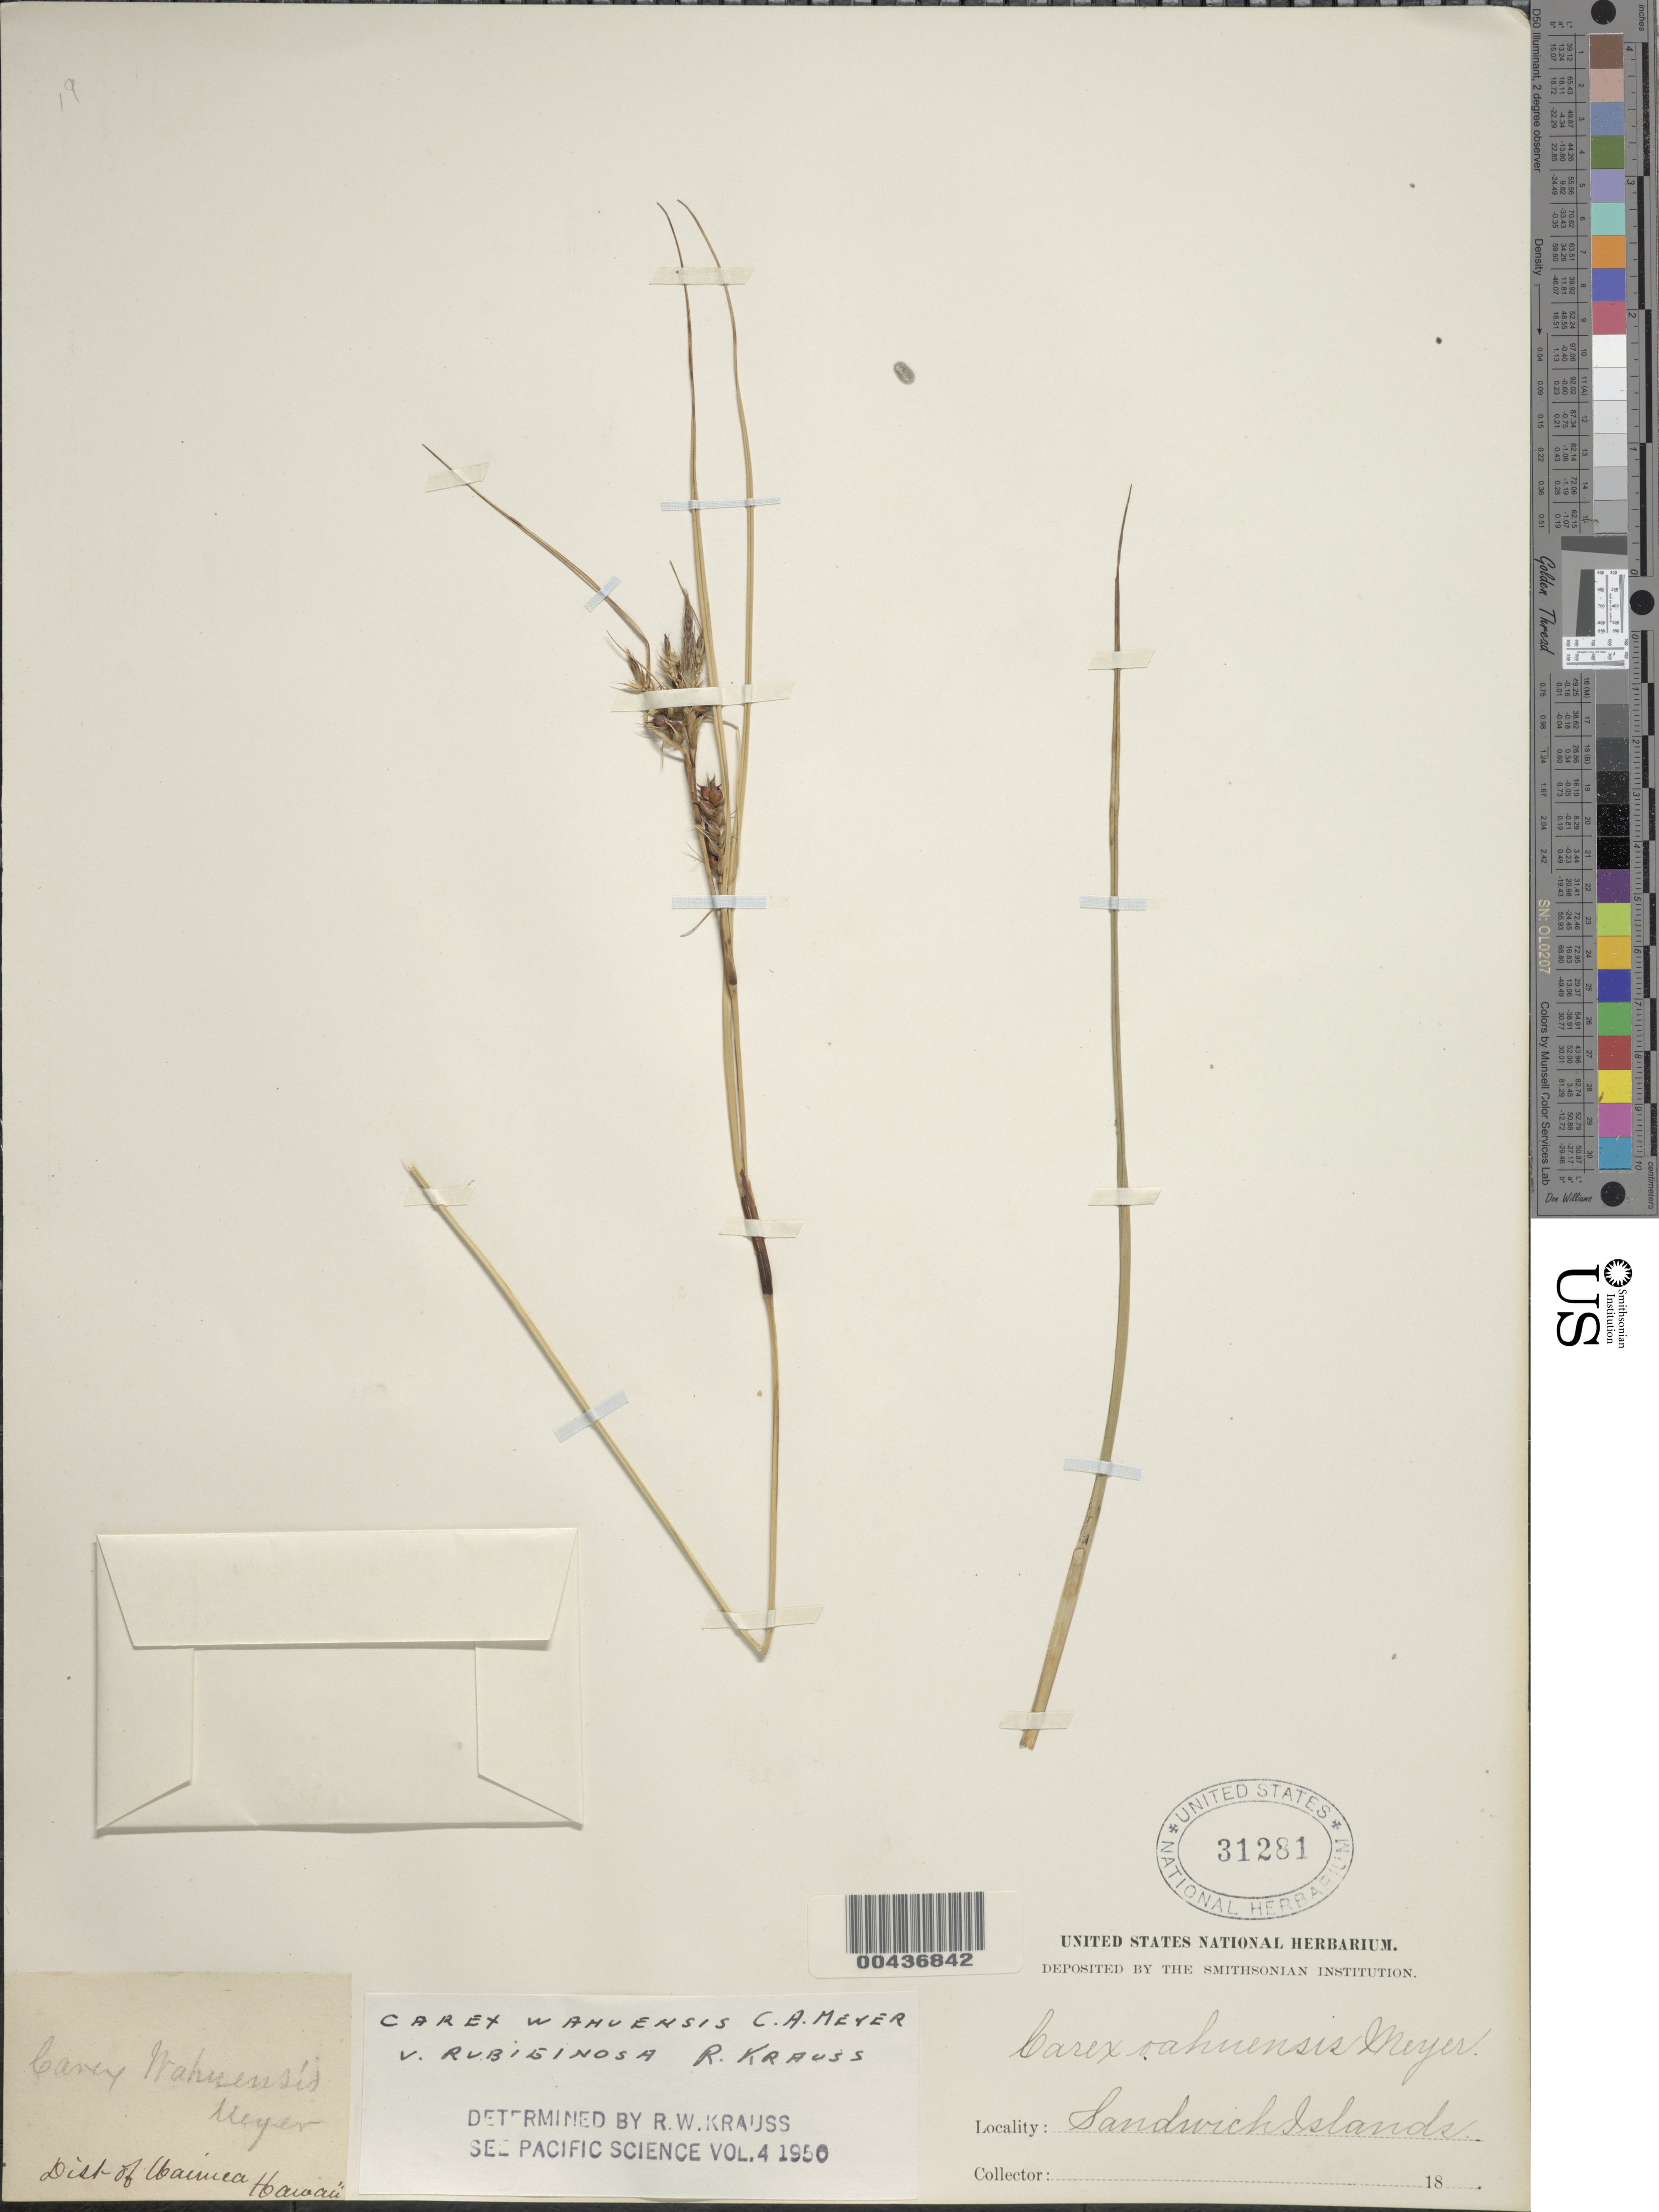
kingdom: Plantae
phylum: Tracheophyta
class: Liliopsida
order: Poales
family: Cyperaceae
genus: Carex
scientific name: Carex wahuensis subsp. rubiginosa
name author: (R.W. Krauss) T. Koyama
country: United States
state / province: Hawaii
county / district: Hawaii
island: Hawaii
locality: Dist. of Waimea, Hawaii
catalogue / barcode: US 31281